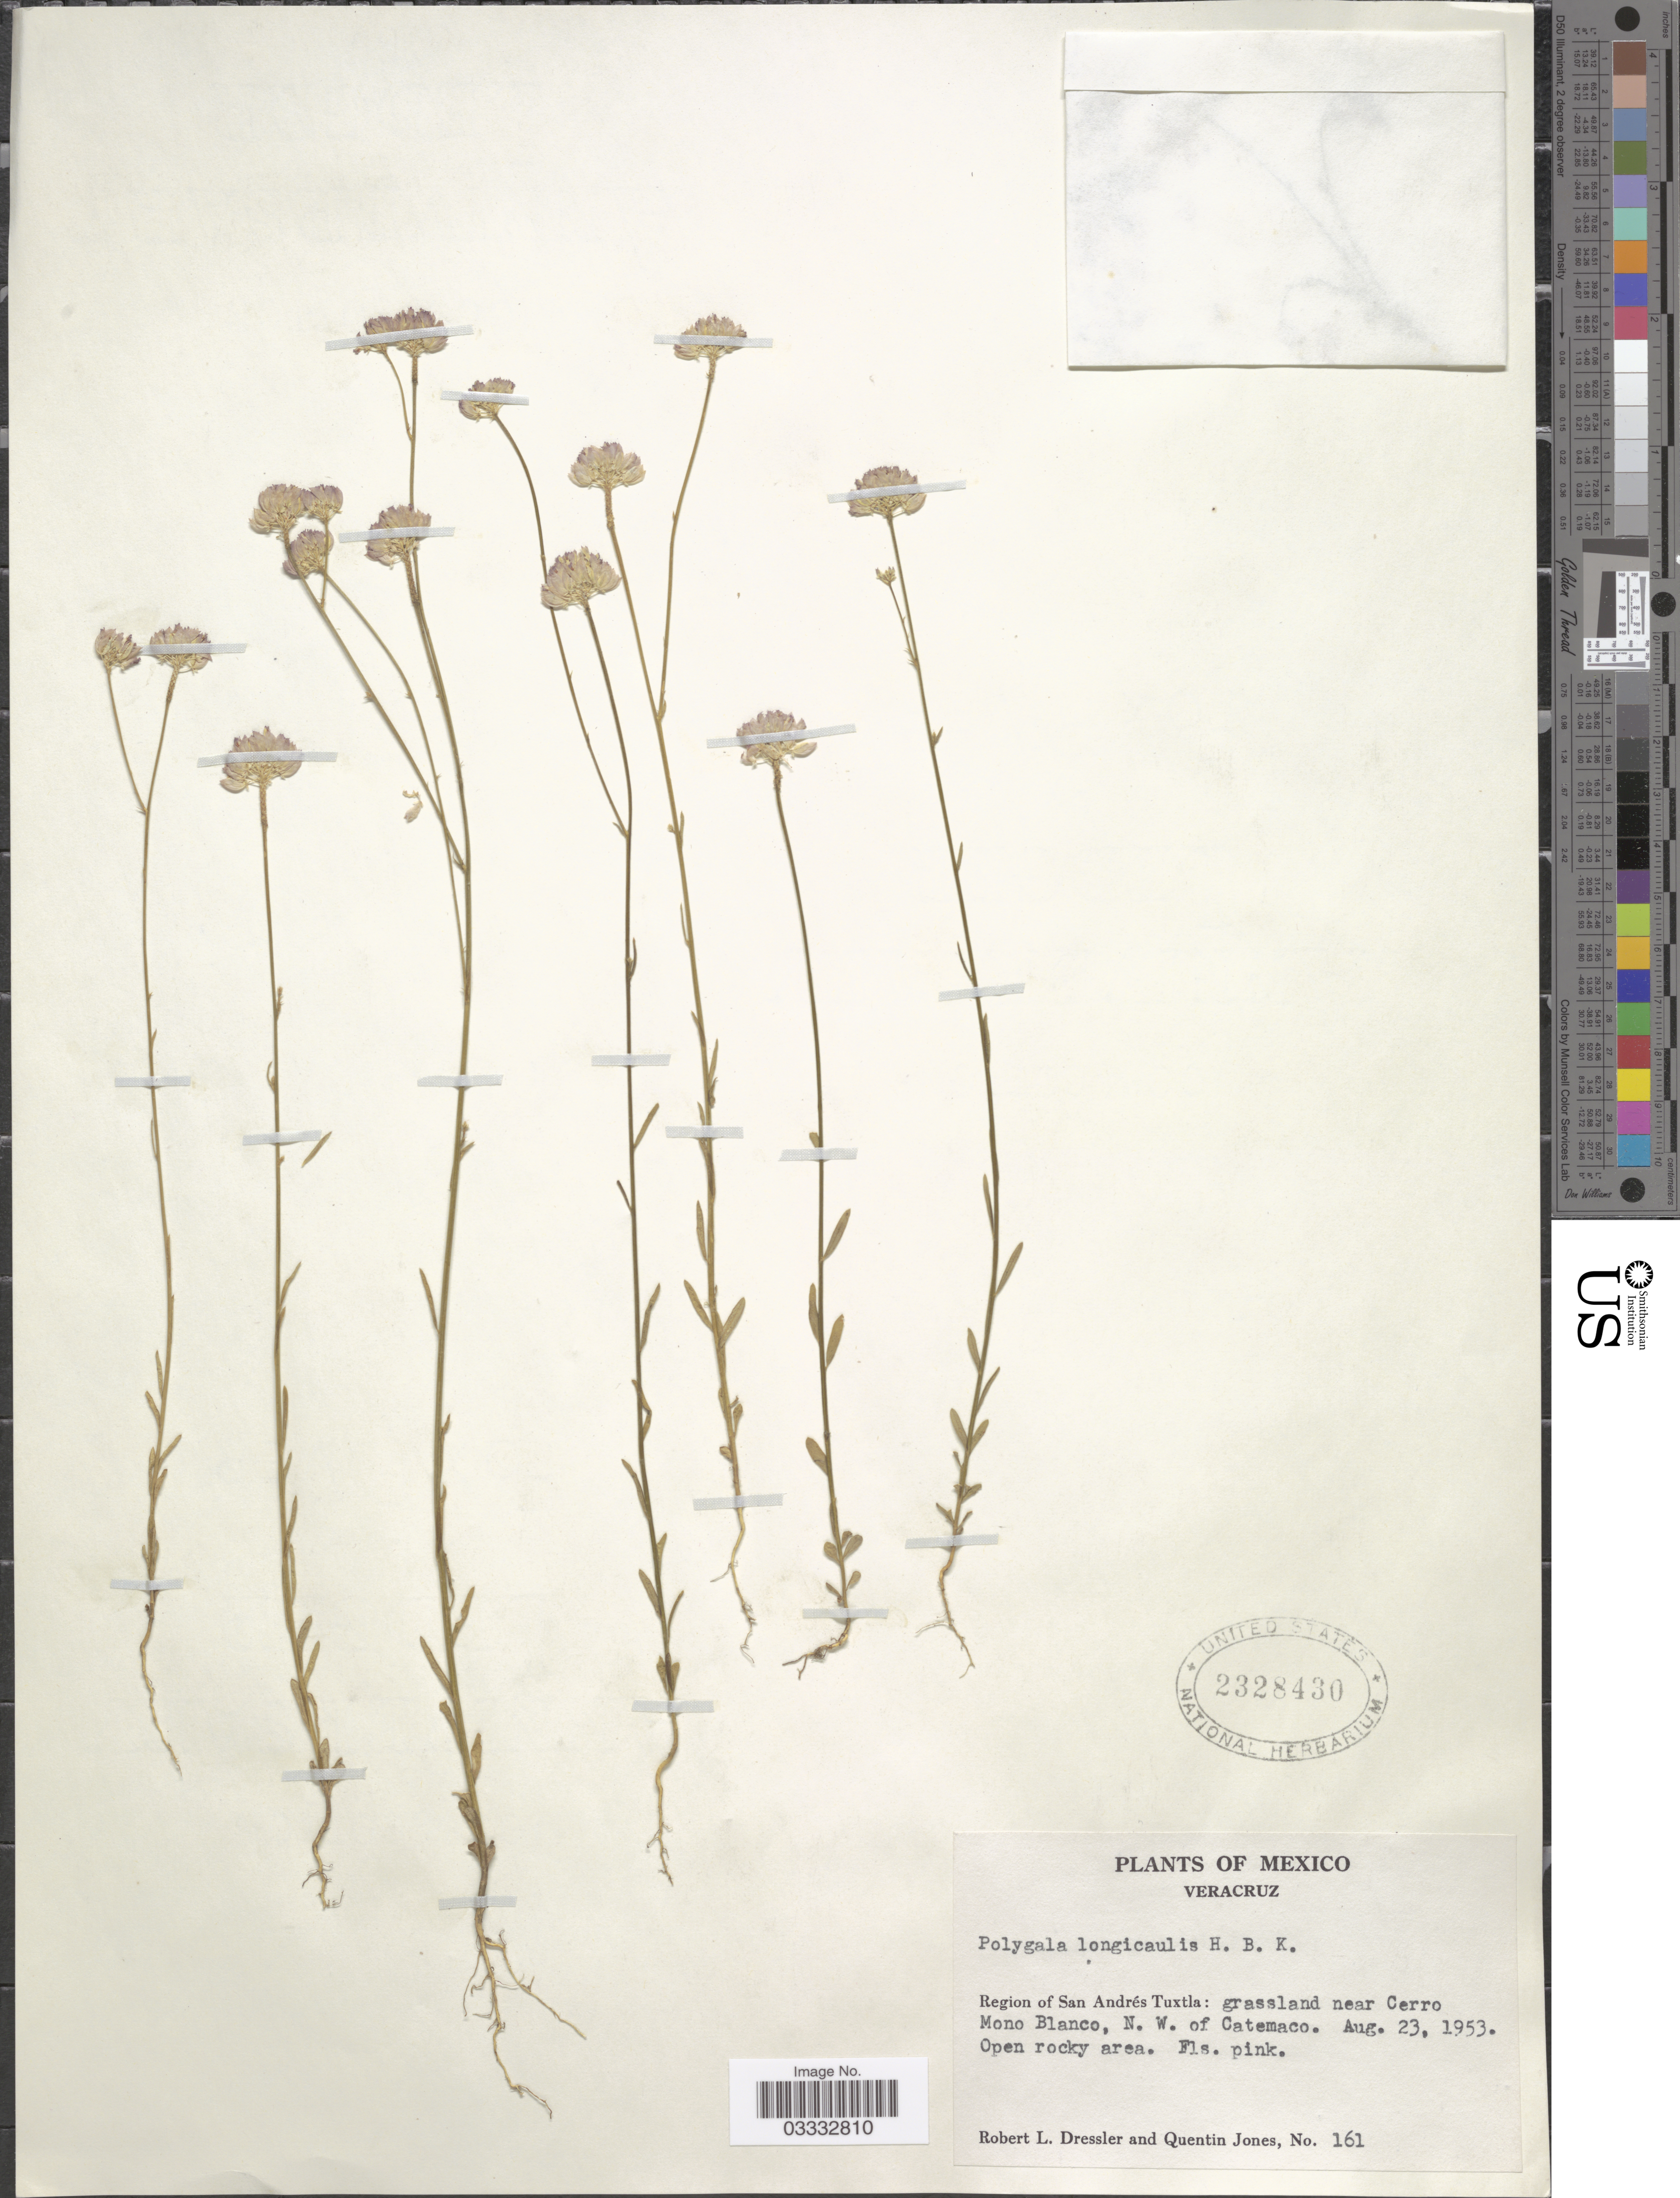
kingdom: Plantae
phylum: Tracheophyta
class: Magnoliopsida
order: Fabales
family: Polygalaceae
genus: Polygala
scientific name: Polygala longicaulis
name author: Kunth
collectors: R. Dressler & Q. Jones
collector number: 161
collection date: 1953-08-23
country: Mexico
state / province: Veracruz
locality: Veracruz. Region of San Andrés Tuxtla: grassland near Cerro Mono Blanco, N. W. of Catemaco.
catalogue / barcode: US 2328430